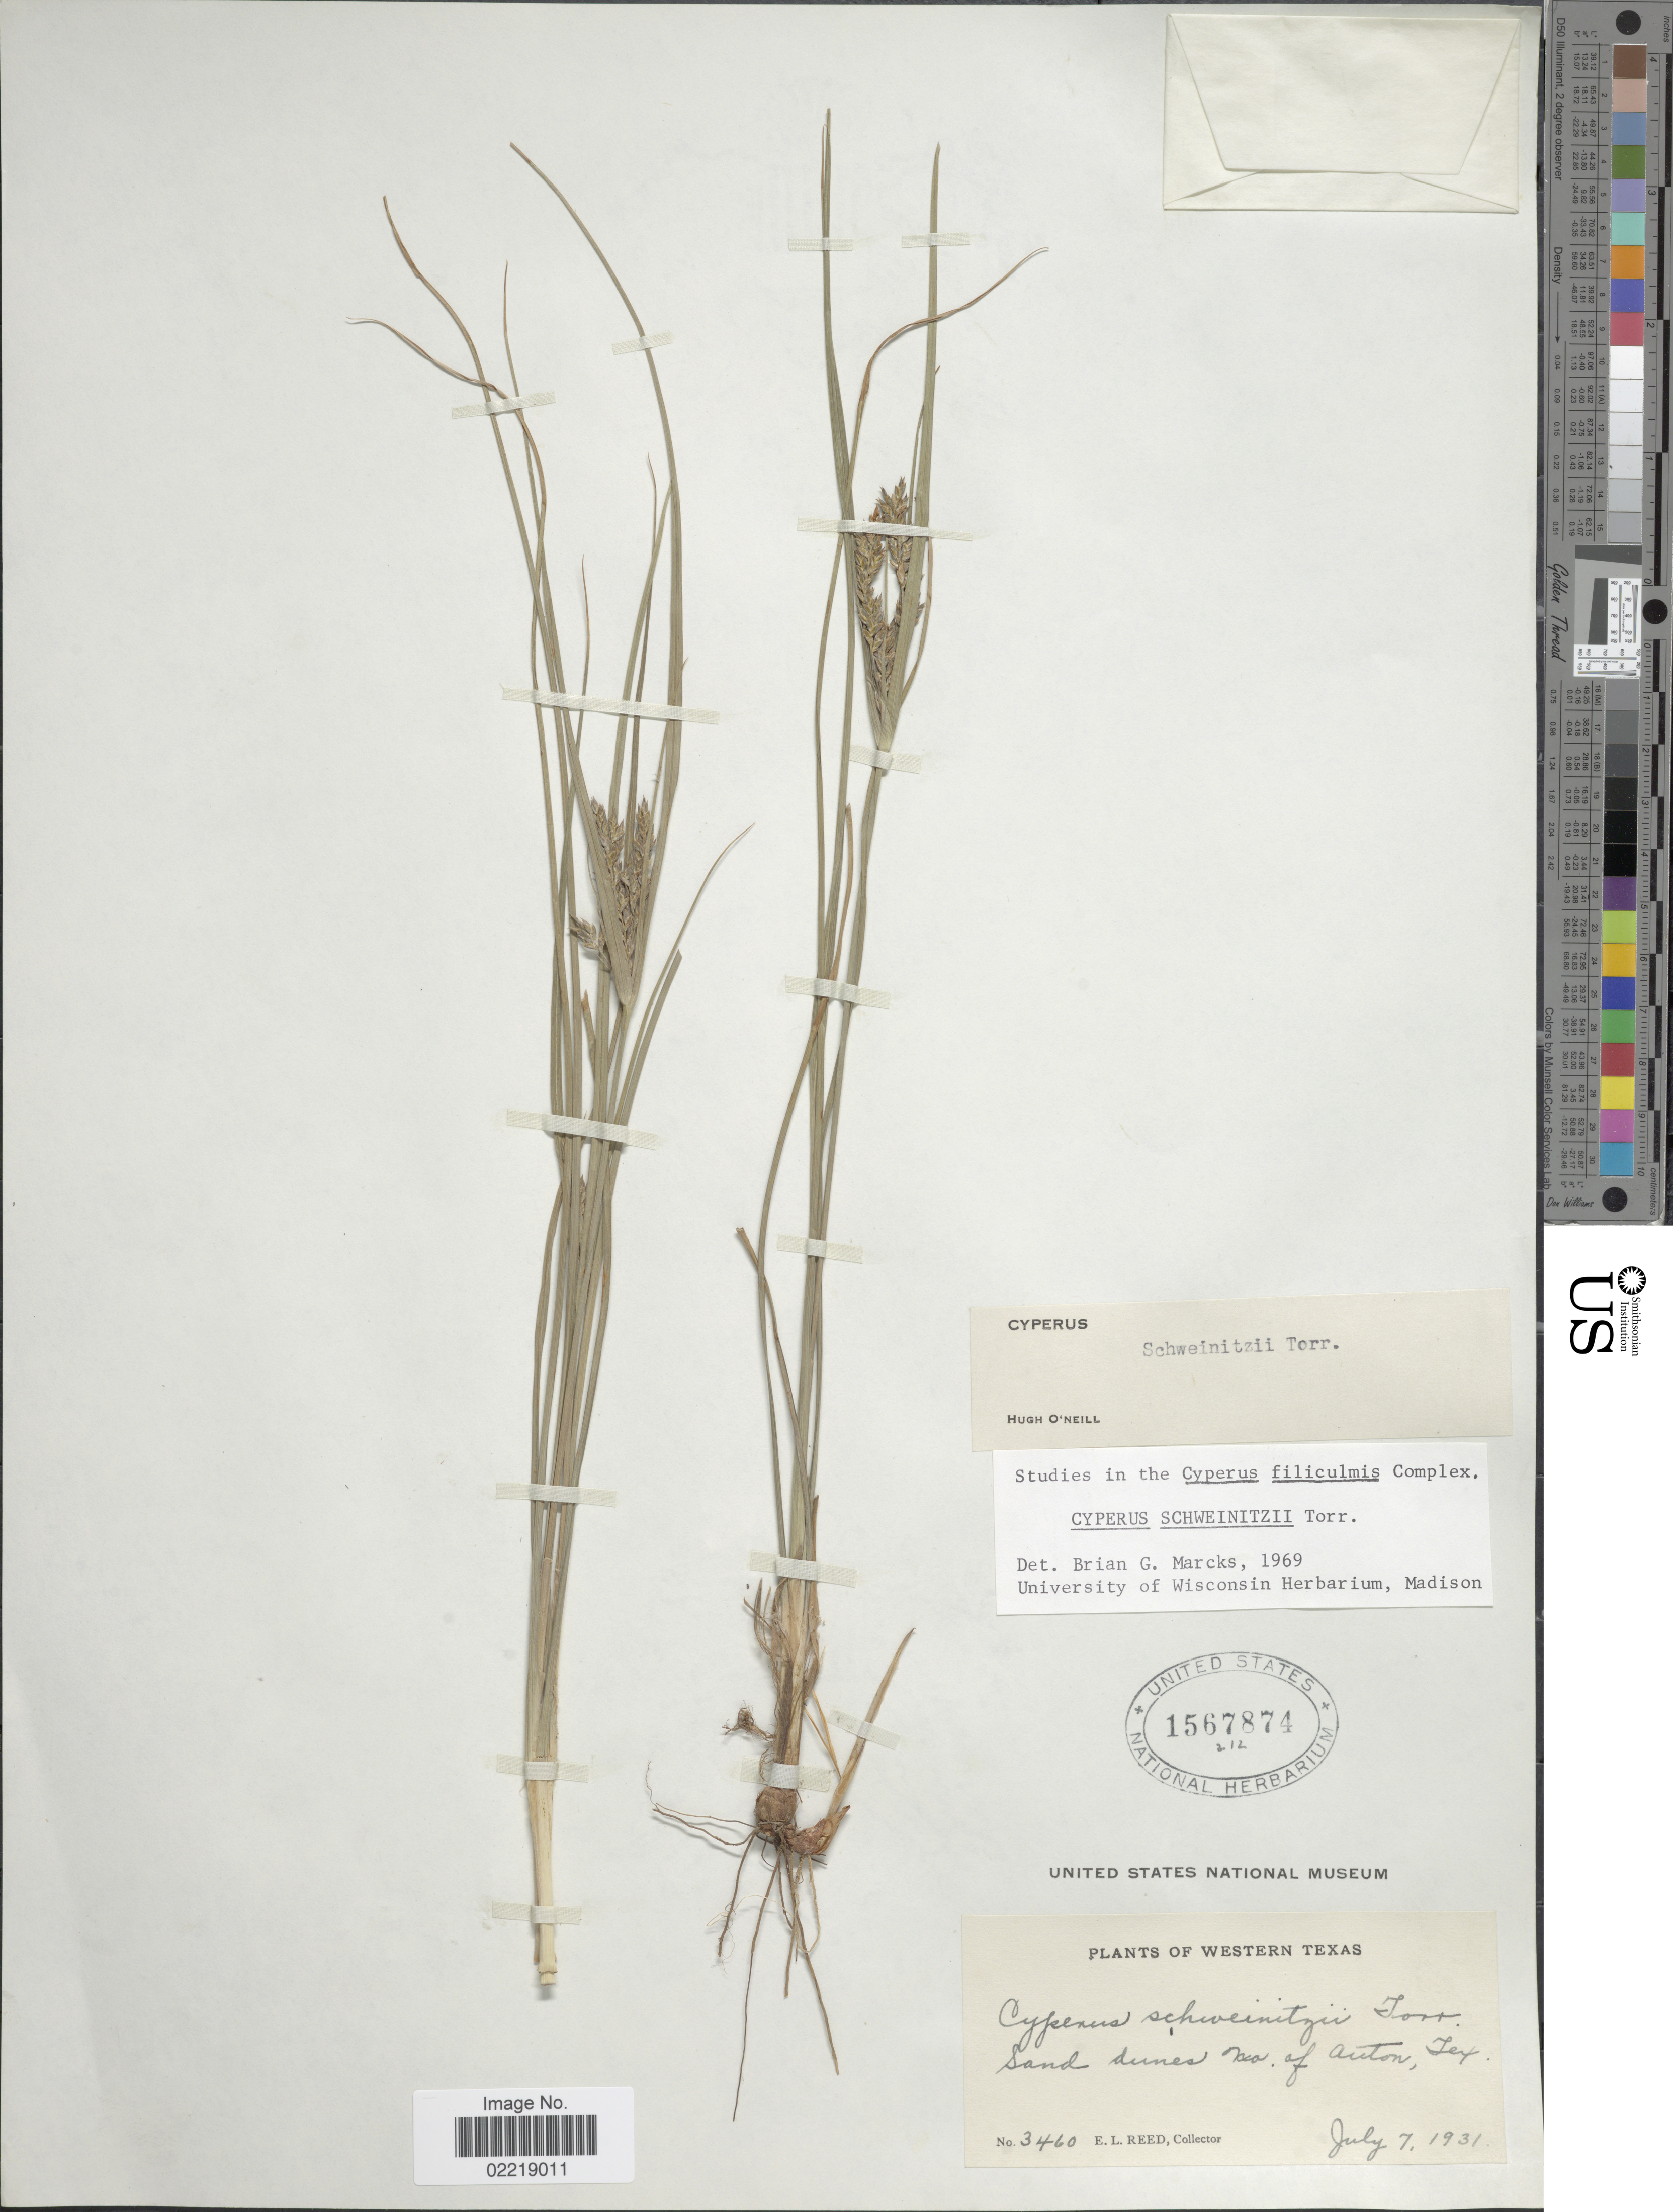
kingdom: Plantae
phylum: Tracheophyta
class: Liliopsida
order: Poales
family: Cyperaceae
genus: Cyperus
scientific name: Cyperus schweinitzii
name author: Torr.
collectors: E. Reed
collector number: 3460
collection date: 1931-07-07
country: United States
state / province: Texas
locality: Western Texas, Sand dunes no. of Anton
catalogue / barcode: US 1567874